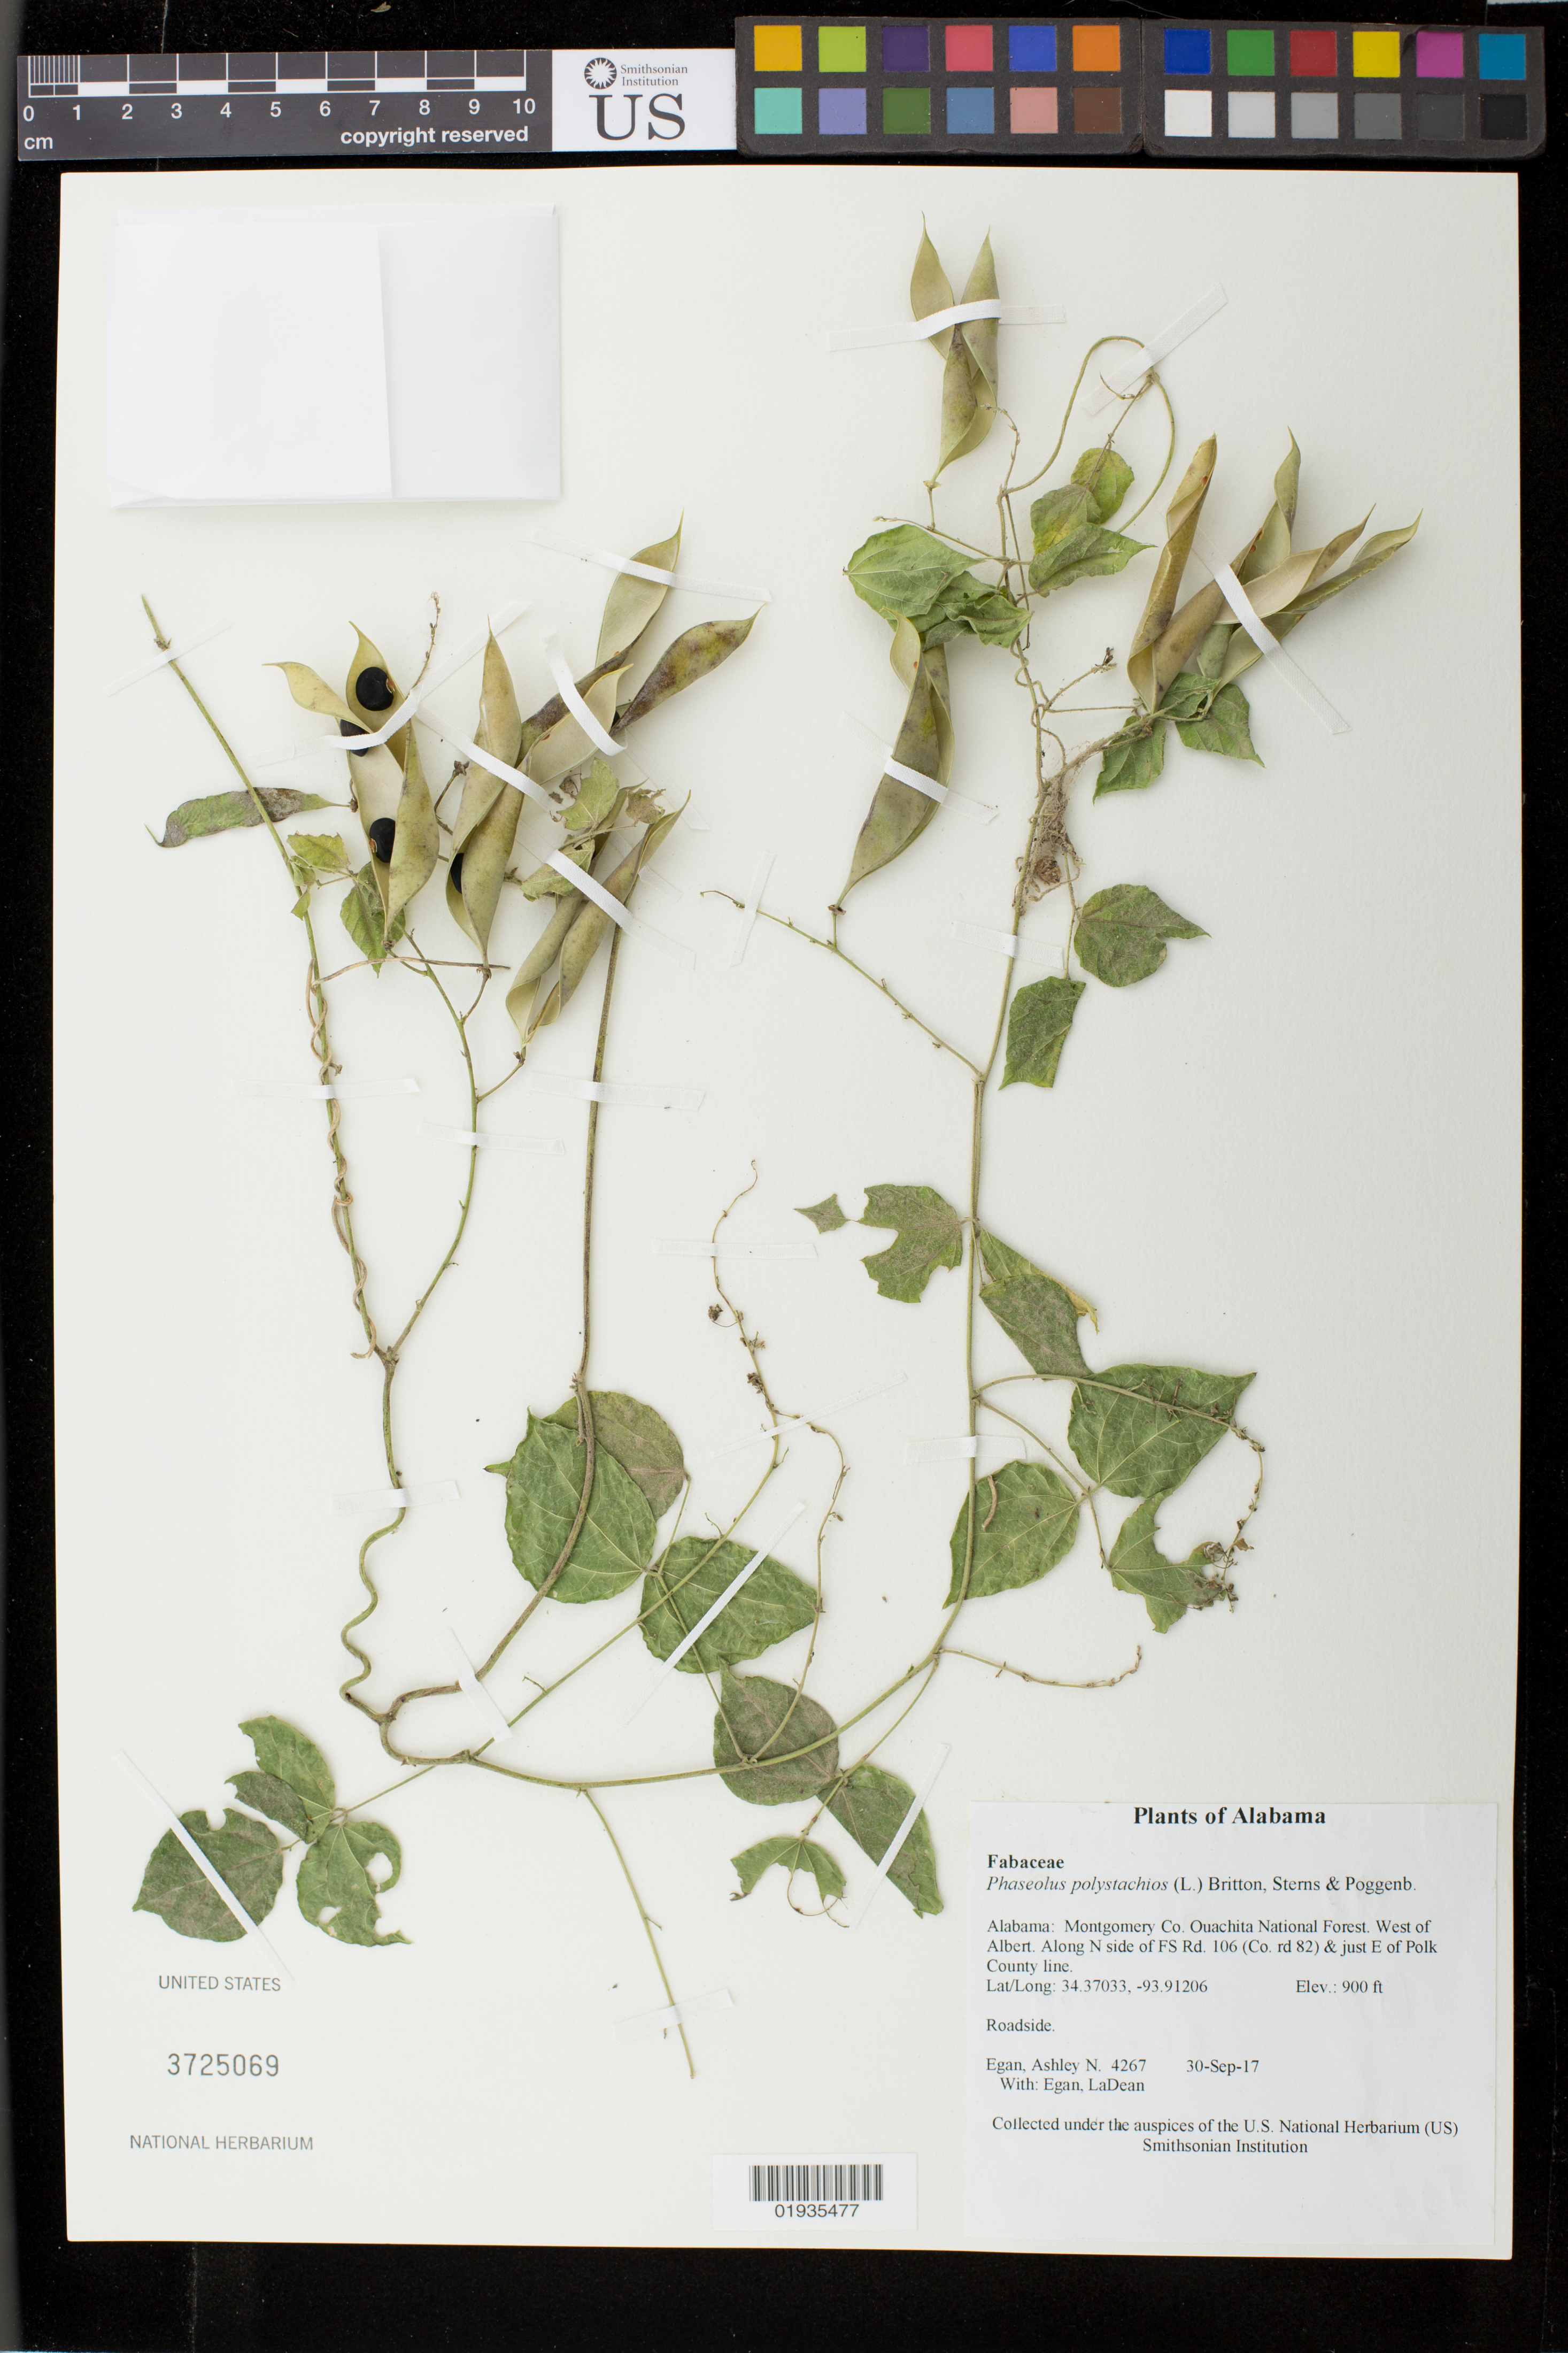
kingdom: Plantae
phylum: Tracheophyta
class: Magnoliopsida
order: Fabales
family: Fabaceae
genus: Phaseolus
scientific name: Phaseolus polystachios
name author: (L.) Britton, Stearns & Poggenb.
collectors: A. N. Egan & L. Egan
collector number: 4267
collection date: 2017-09-30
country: United States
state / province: Arkansas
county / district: Montgomery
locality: Ouachita National Forest. West of Albert. Along N side of FS Rd. 106 (Co. rd 82) & just E of Polk County line.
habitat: Roadside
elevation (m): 274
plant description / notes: Collected from 2 plants. Found a small population along the road from Albert Pike towards Big Fork Trail.; Typo on specimen label: collection is from Arkansas, not Alabama.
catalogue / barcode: US 3725069